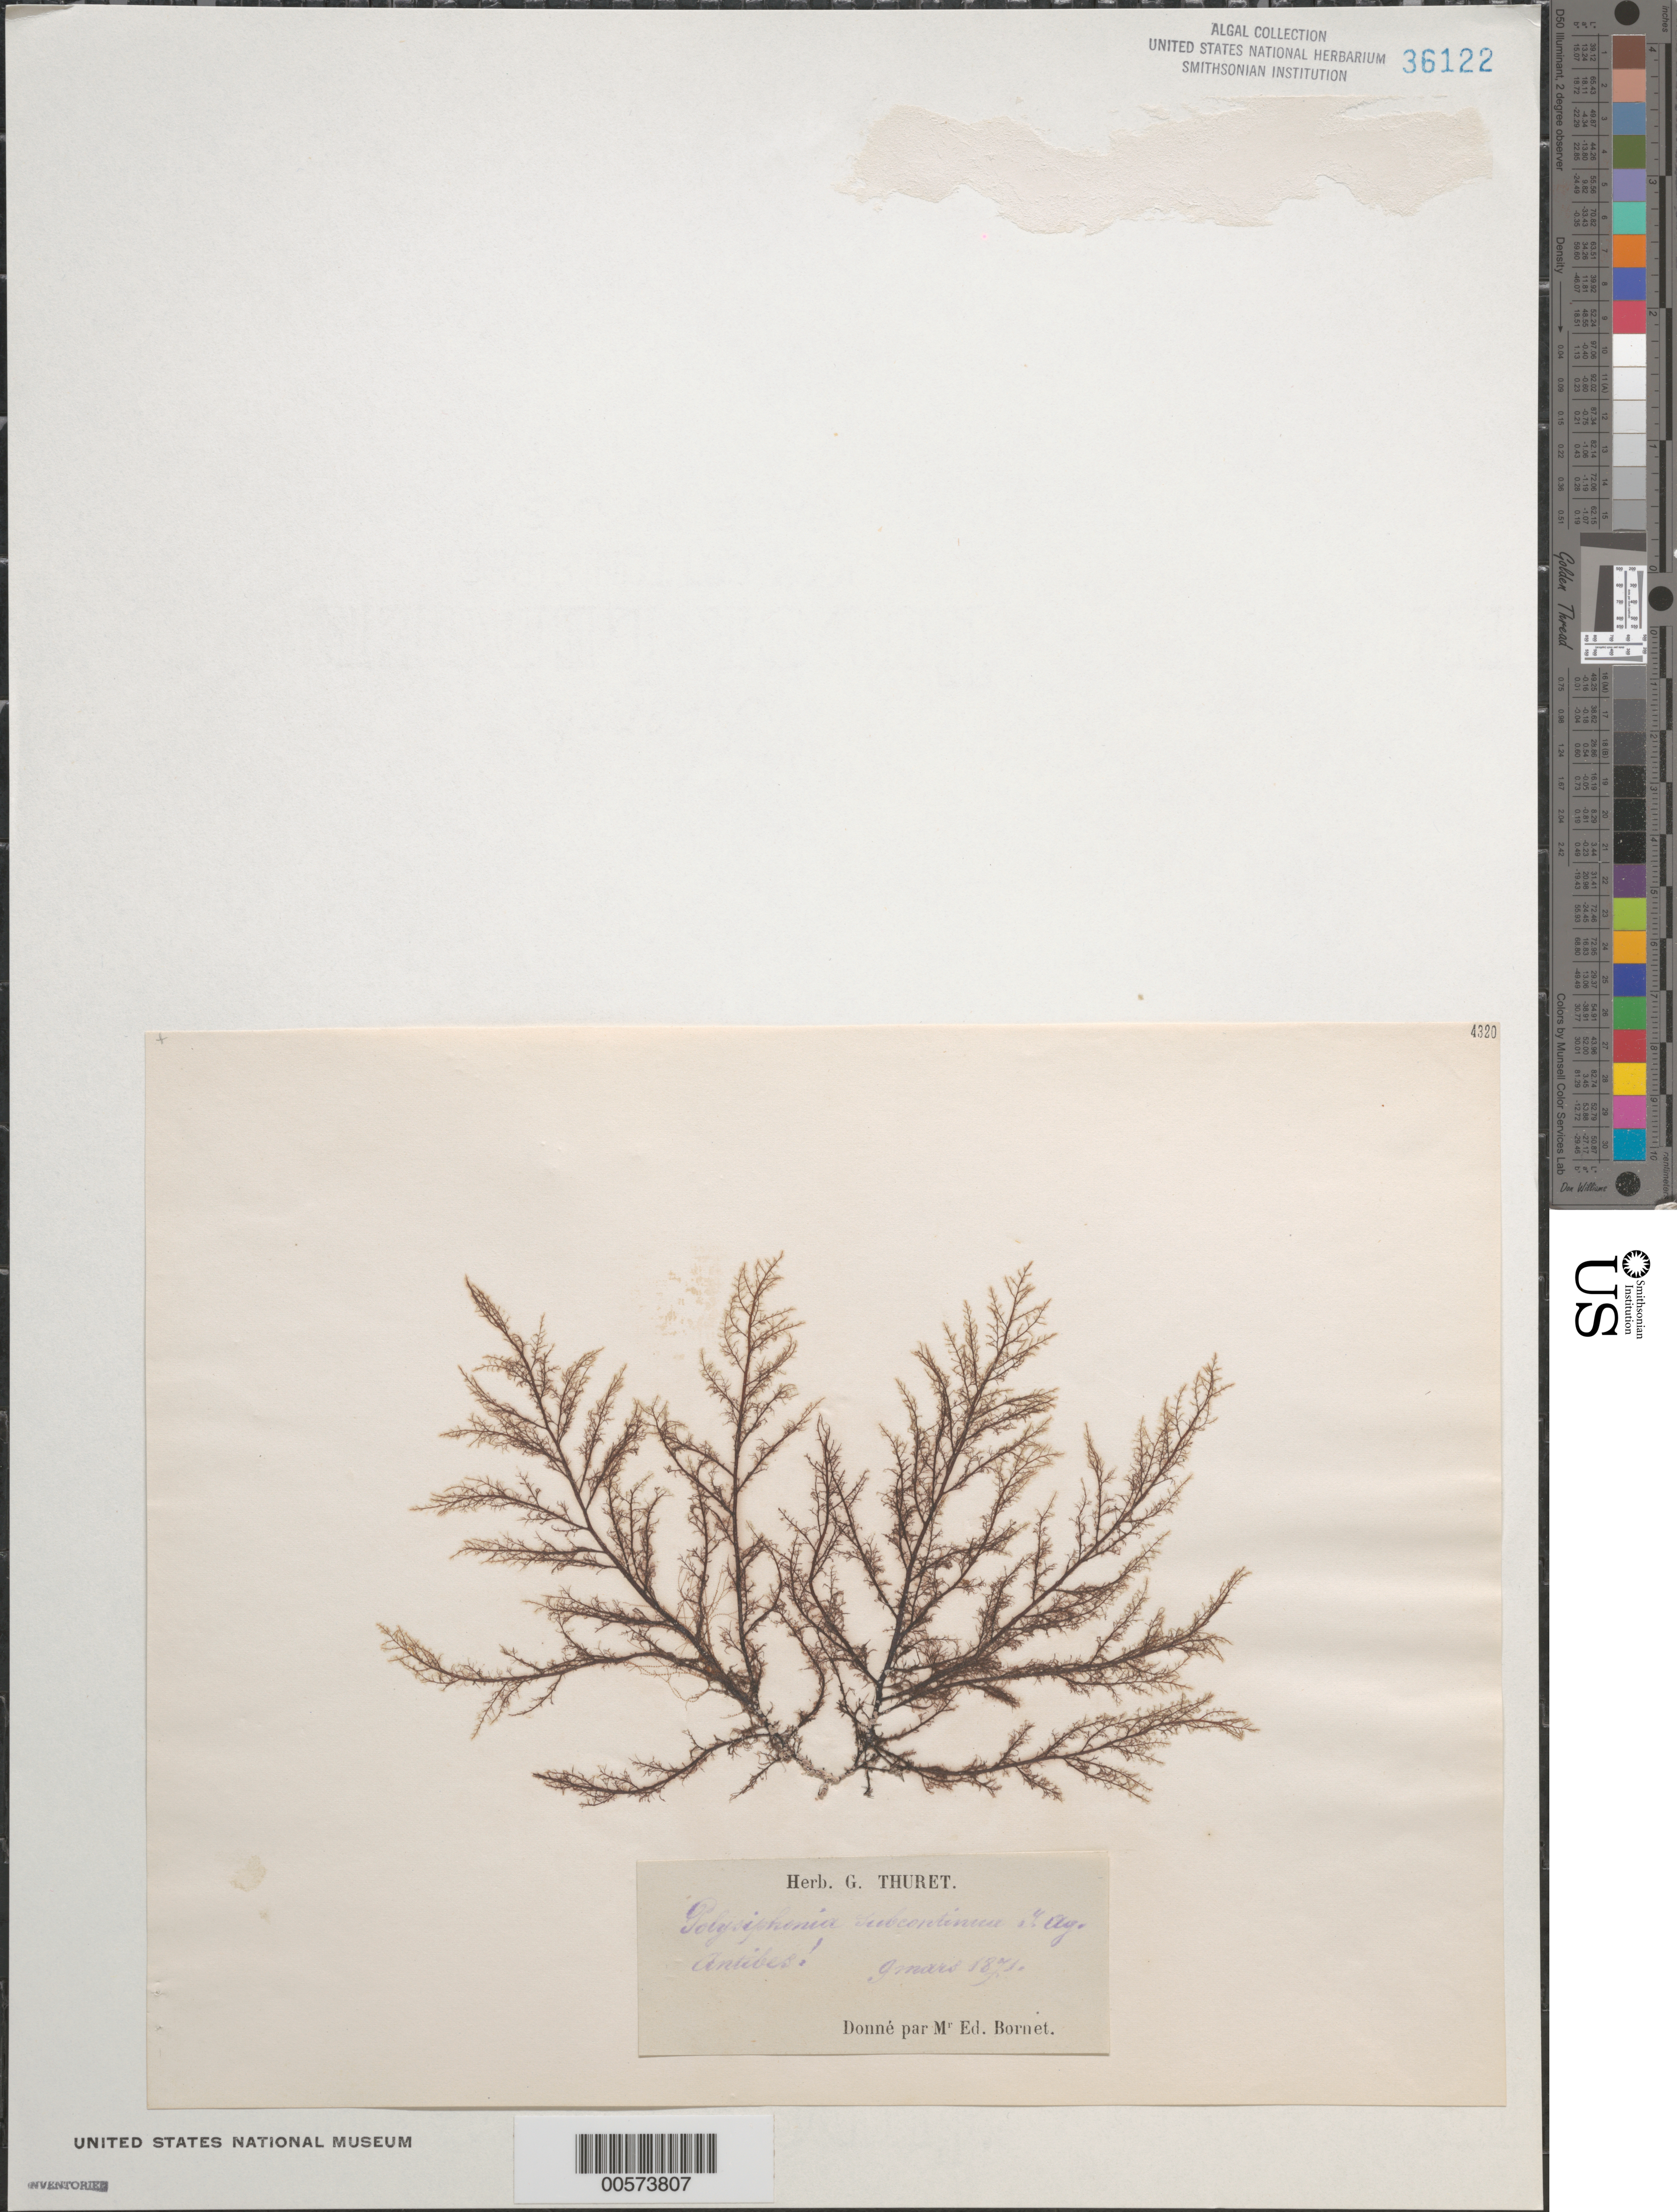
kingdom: Plantae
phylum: Rhodophyta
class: Florideophyceae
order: Ceramiales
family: Rhodomelaceae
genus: Polysiphonia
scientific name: Polysiphonia subcontinua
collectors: Thuret, G. (herbarium)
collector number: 4320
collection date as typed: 09 Mar 1871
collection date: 1871-03-09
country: France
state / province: Provence-Alpes-Côte d'Azur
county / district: Alpes-Maritimes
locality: Antibes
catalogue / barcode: US 36122